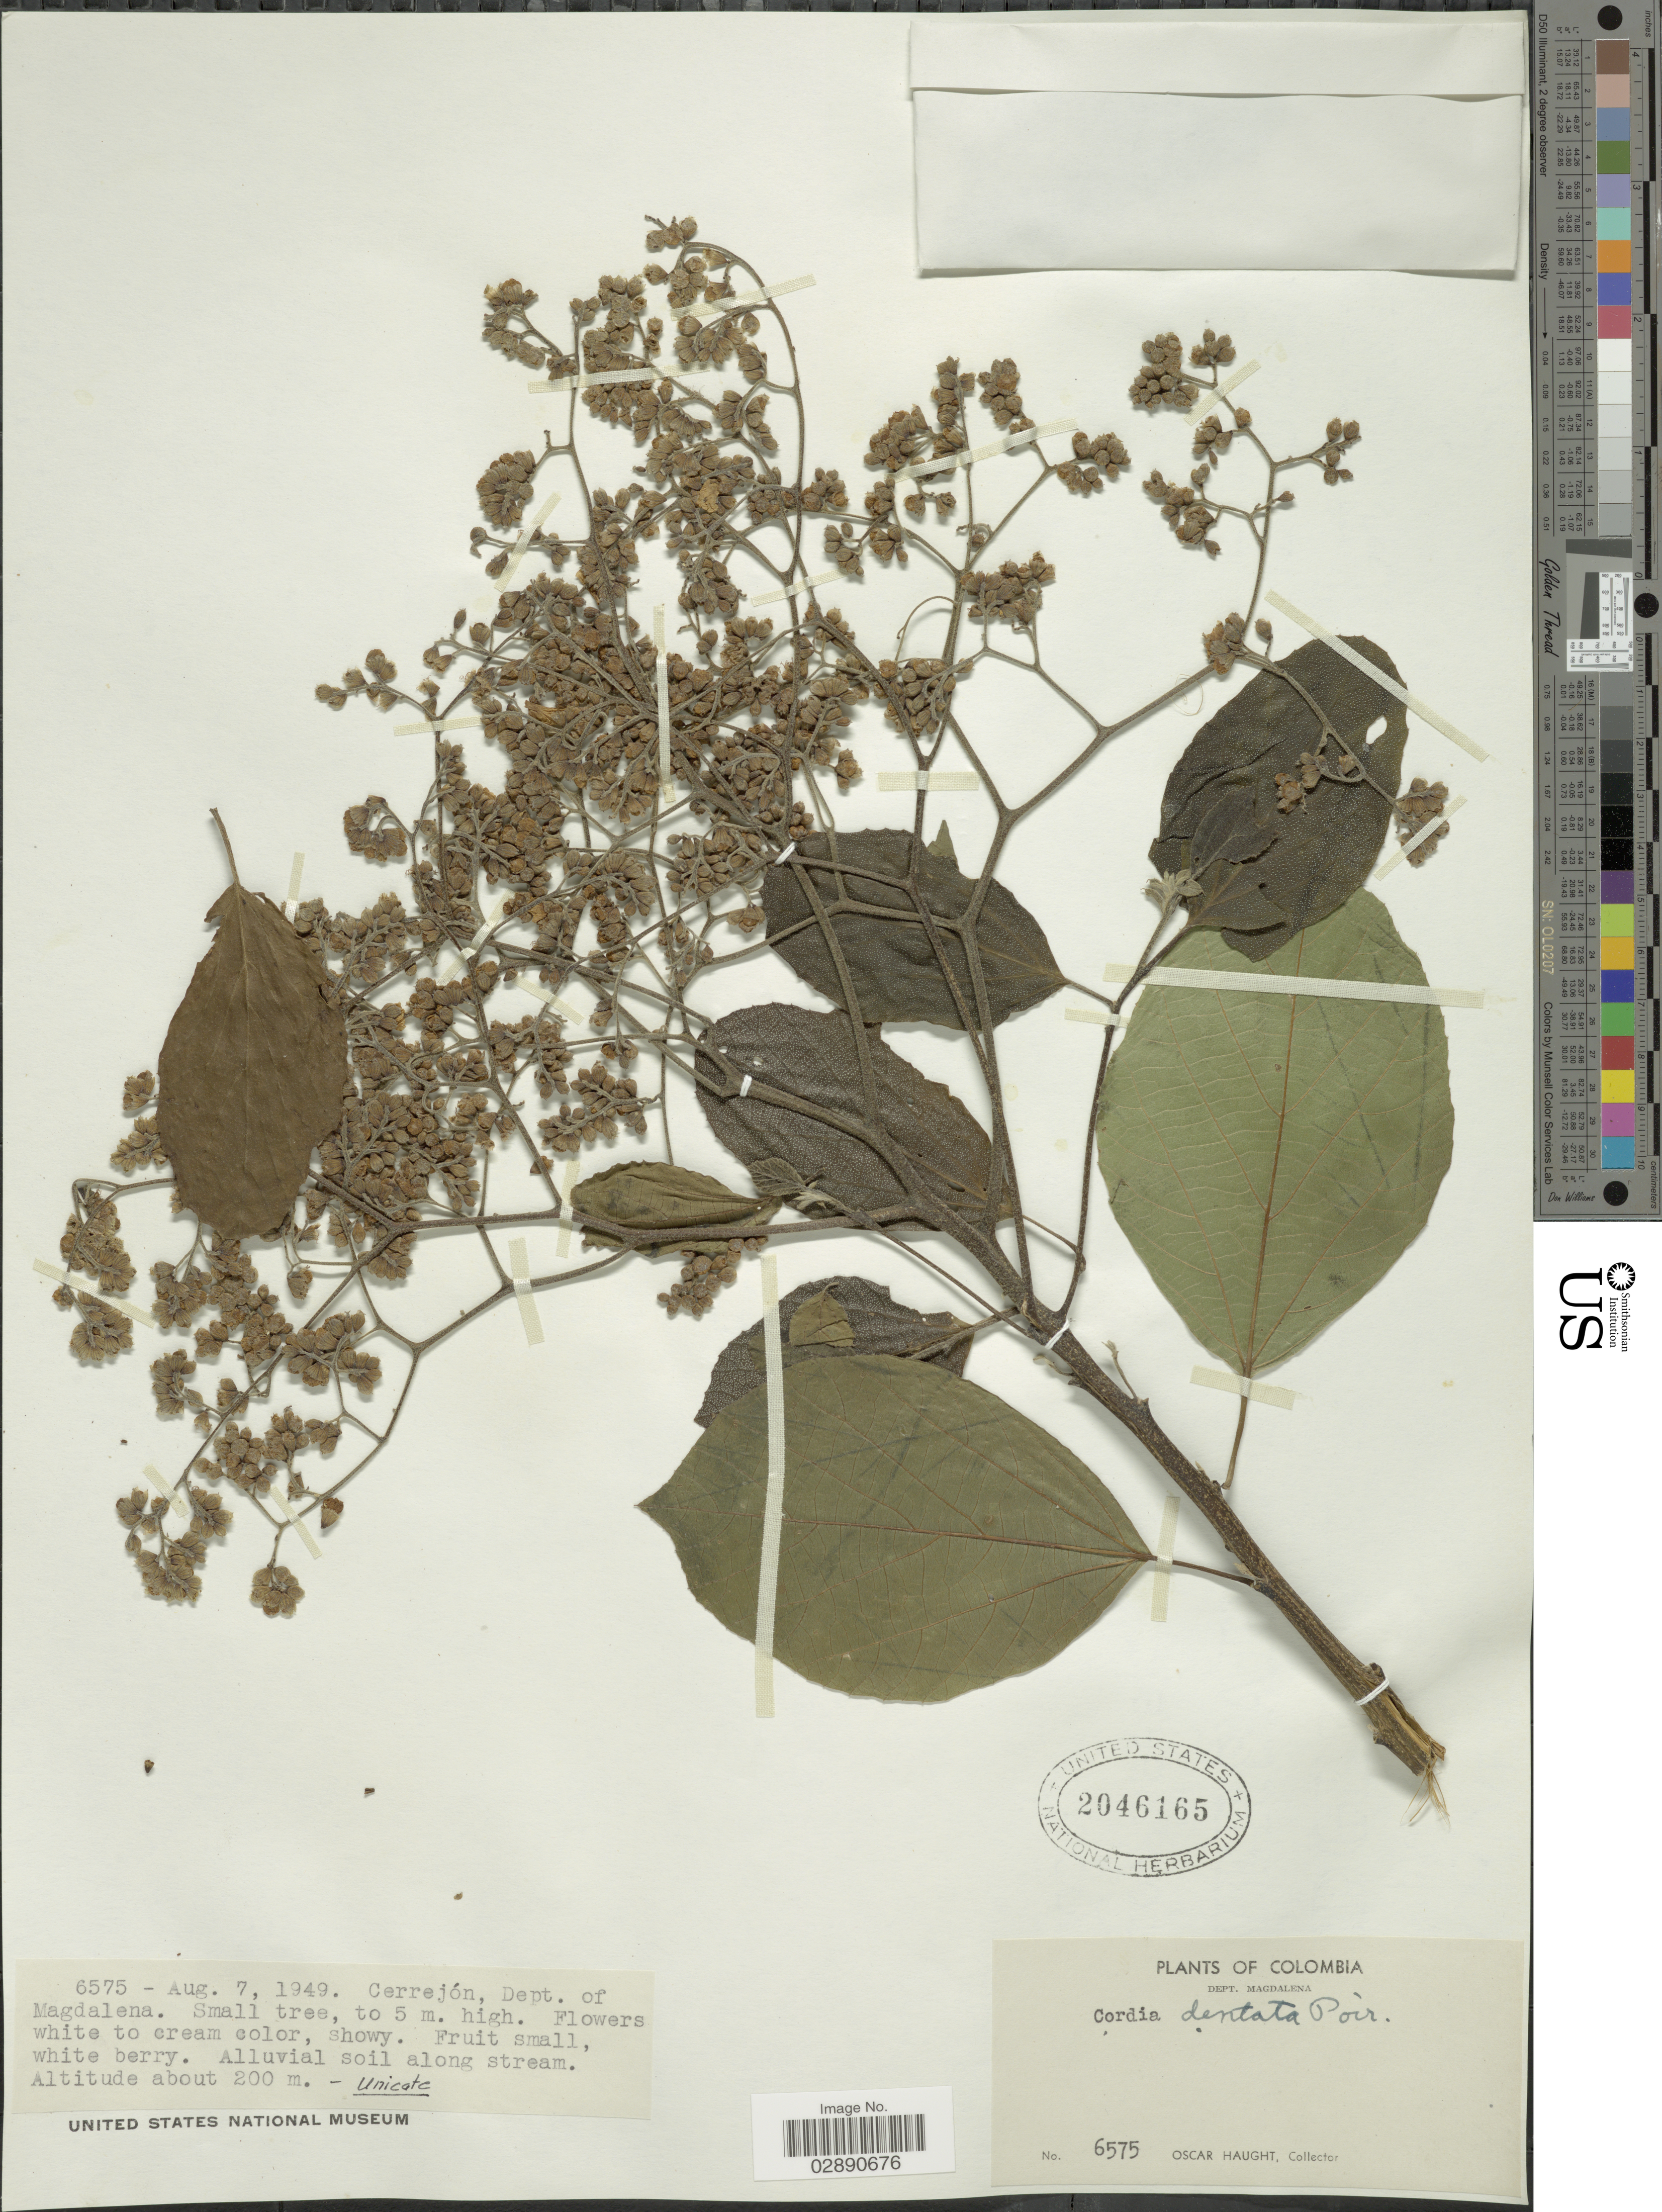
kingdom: Plantae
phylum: Tracheophyta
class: Magnoliopsida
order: Boraginales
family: Cordiaceae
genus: Cordia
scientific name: Cordia dentata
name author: Poir.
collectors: O. L. Haught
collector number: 6575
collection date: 1949-08-07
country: Colombia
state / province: Magdalena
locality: Cerrejón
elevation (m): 200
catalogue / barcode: US 2046165